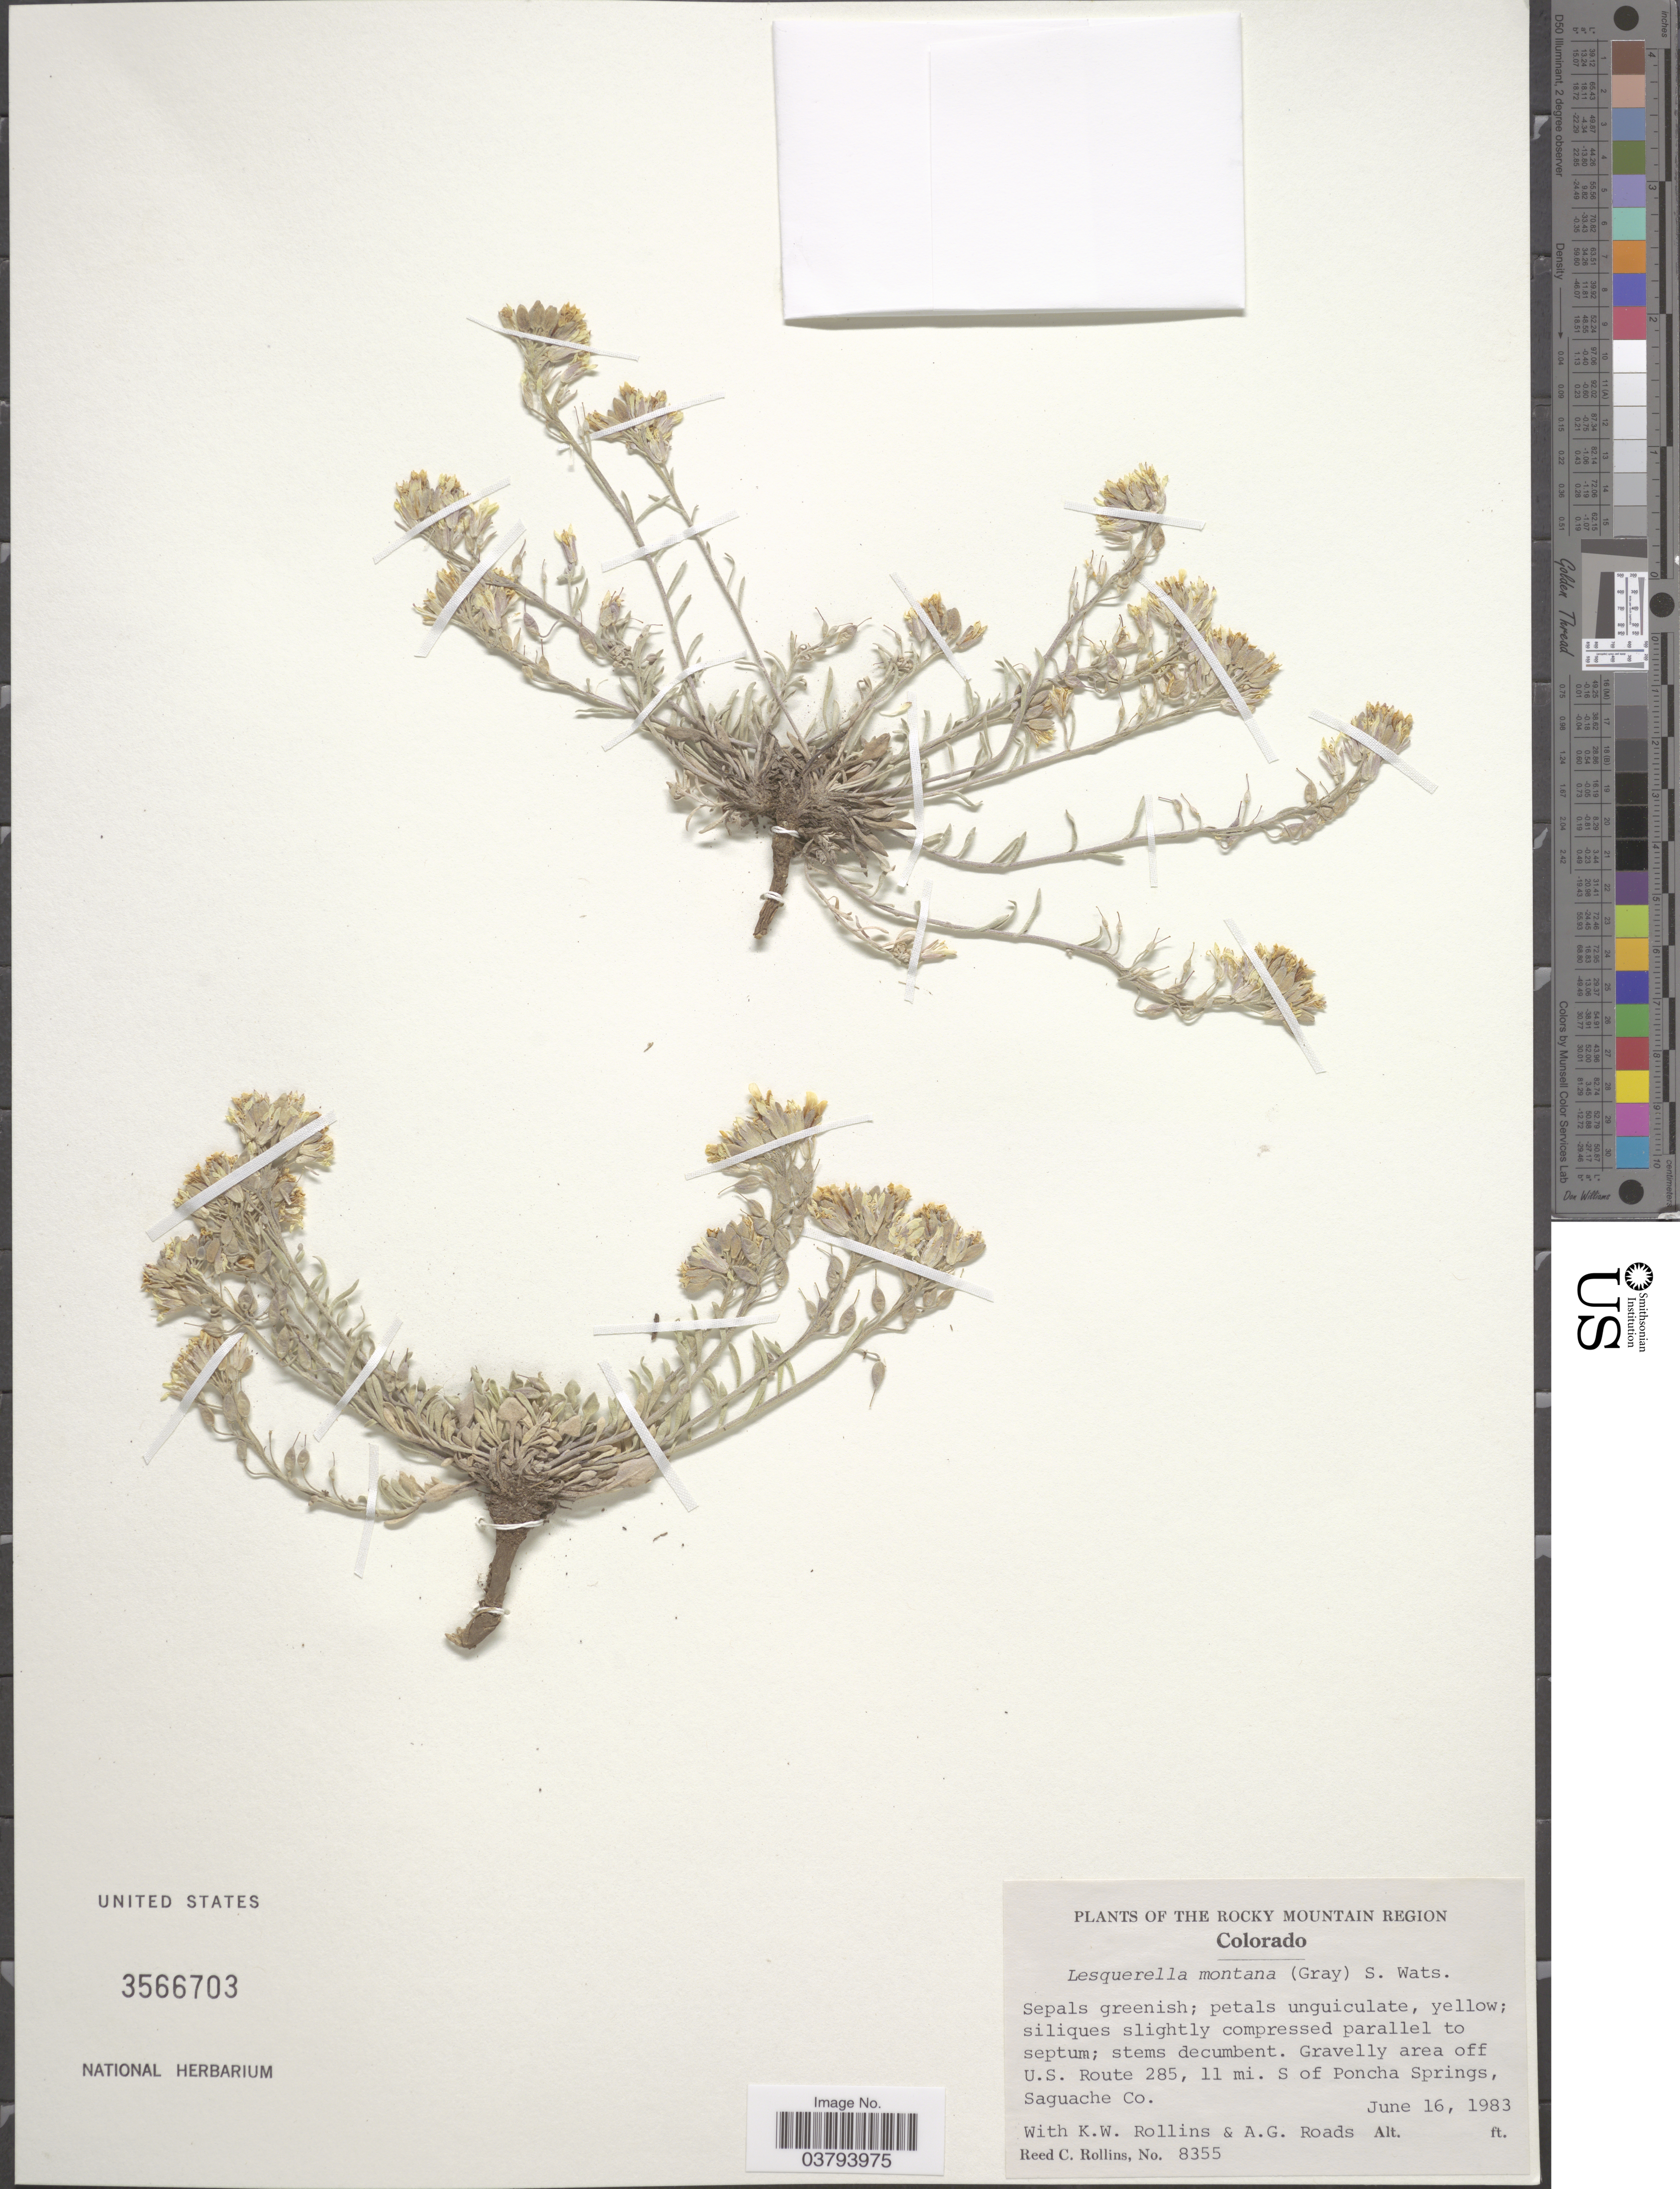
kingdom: Plantae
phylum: Tracheophyta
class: Magnoliopsida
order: Brassicales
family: Brassicaceae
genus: Lesquerella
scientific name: Lesquerella montana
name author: (A. Gray) S. Watson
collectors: R. C. Rollins, K. W. Rollins & A. Roads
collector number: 8355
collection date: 1983-06-16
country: United States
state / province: Colorado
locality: The Rocky Mountain Region. Gravelly area off U.S. Route 285, 11 mi. S of Poncha Springs, Saguache Co.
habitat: gravelly area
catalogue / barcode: US 3566703